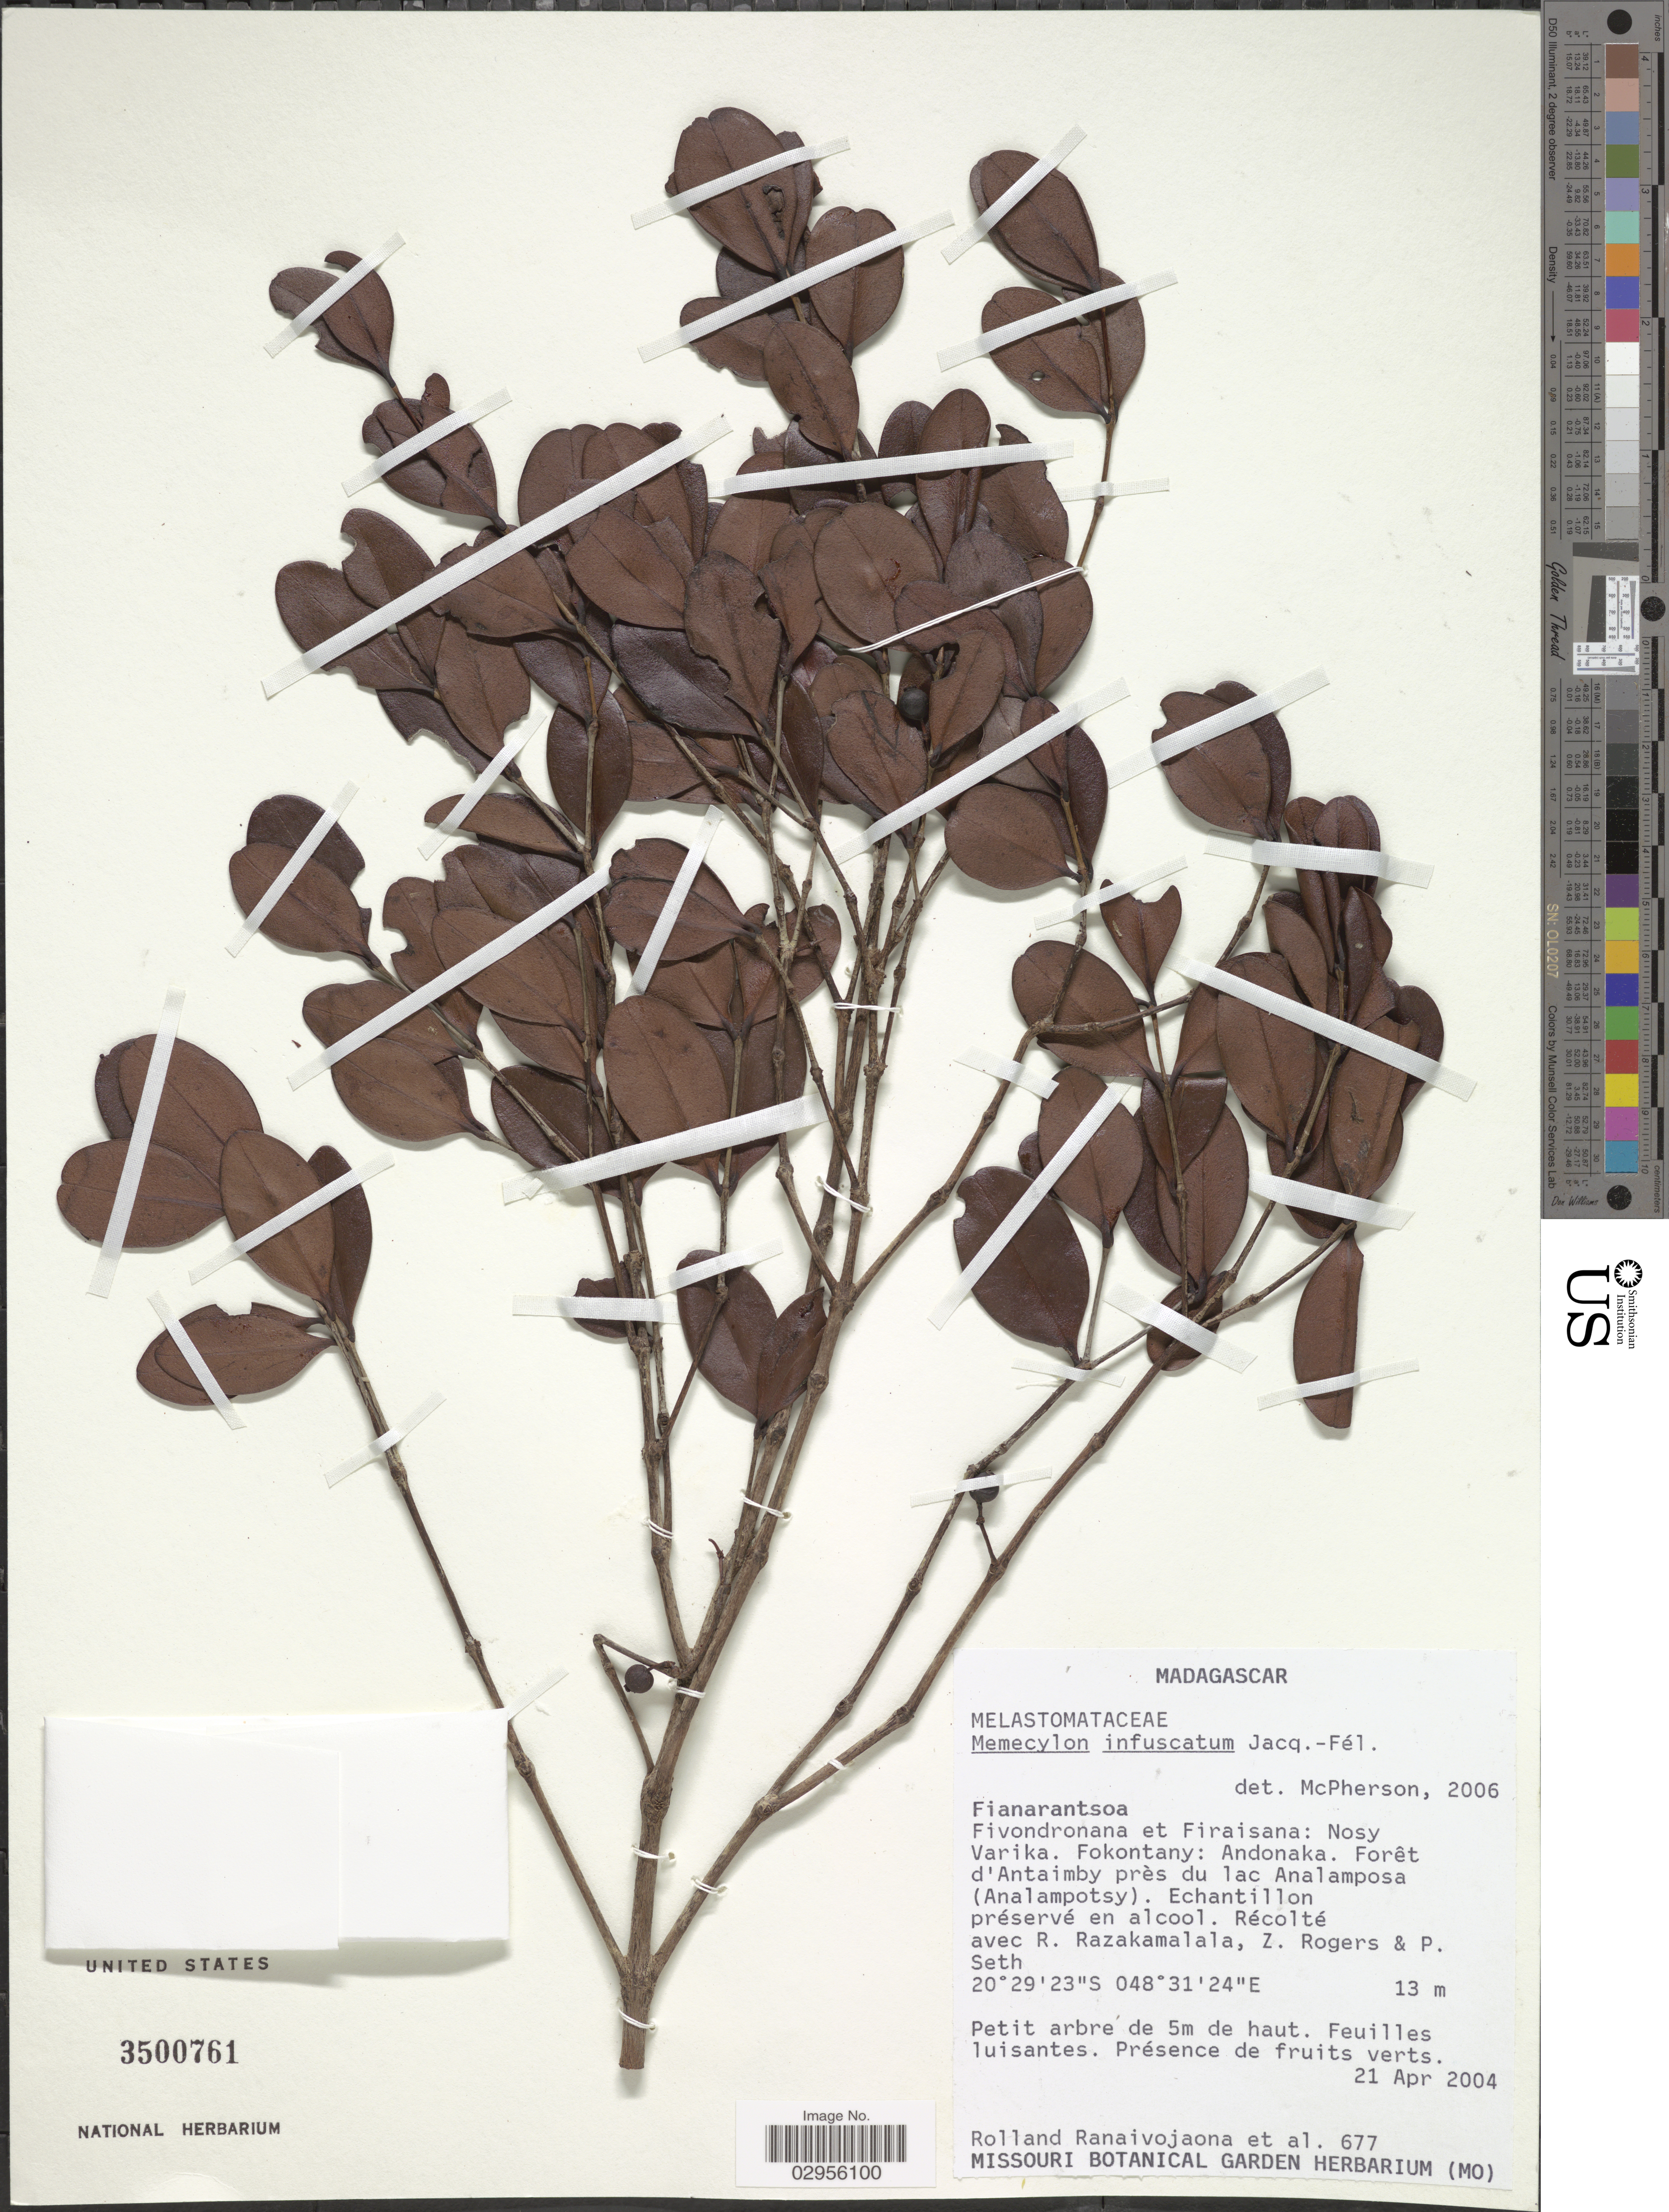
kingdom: Plantae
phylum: Tracheophyta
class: Magnoliopsida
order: Myrtales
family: Melastomataceae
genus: Memecylon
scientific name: Memecylon infuscatum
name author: Jacq.-Fél.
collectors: R. Ranaivojaona, R. Razakamalala, Z. S. Rogers & P. Seth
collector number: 677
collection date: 2004-04-21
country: Madagascar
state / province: Vatovavy Fitovinany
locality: Fivondronana et Firaisana: Nosy Varika. Fokontany: Andonaka. Forêt d'Antaimby près du lac Analamposa (Analampotsy).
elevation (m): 13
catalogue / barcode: US 3500761